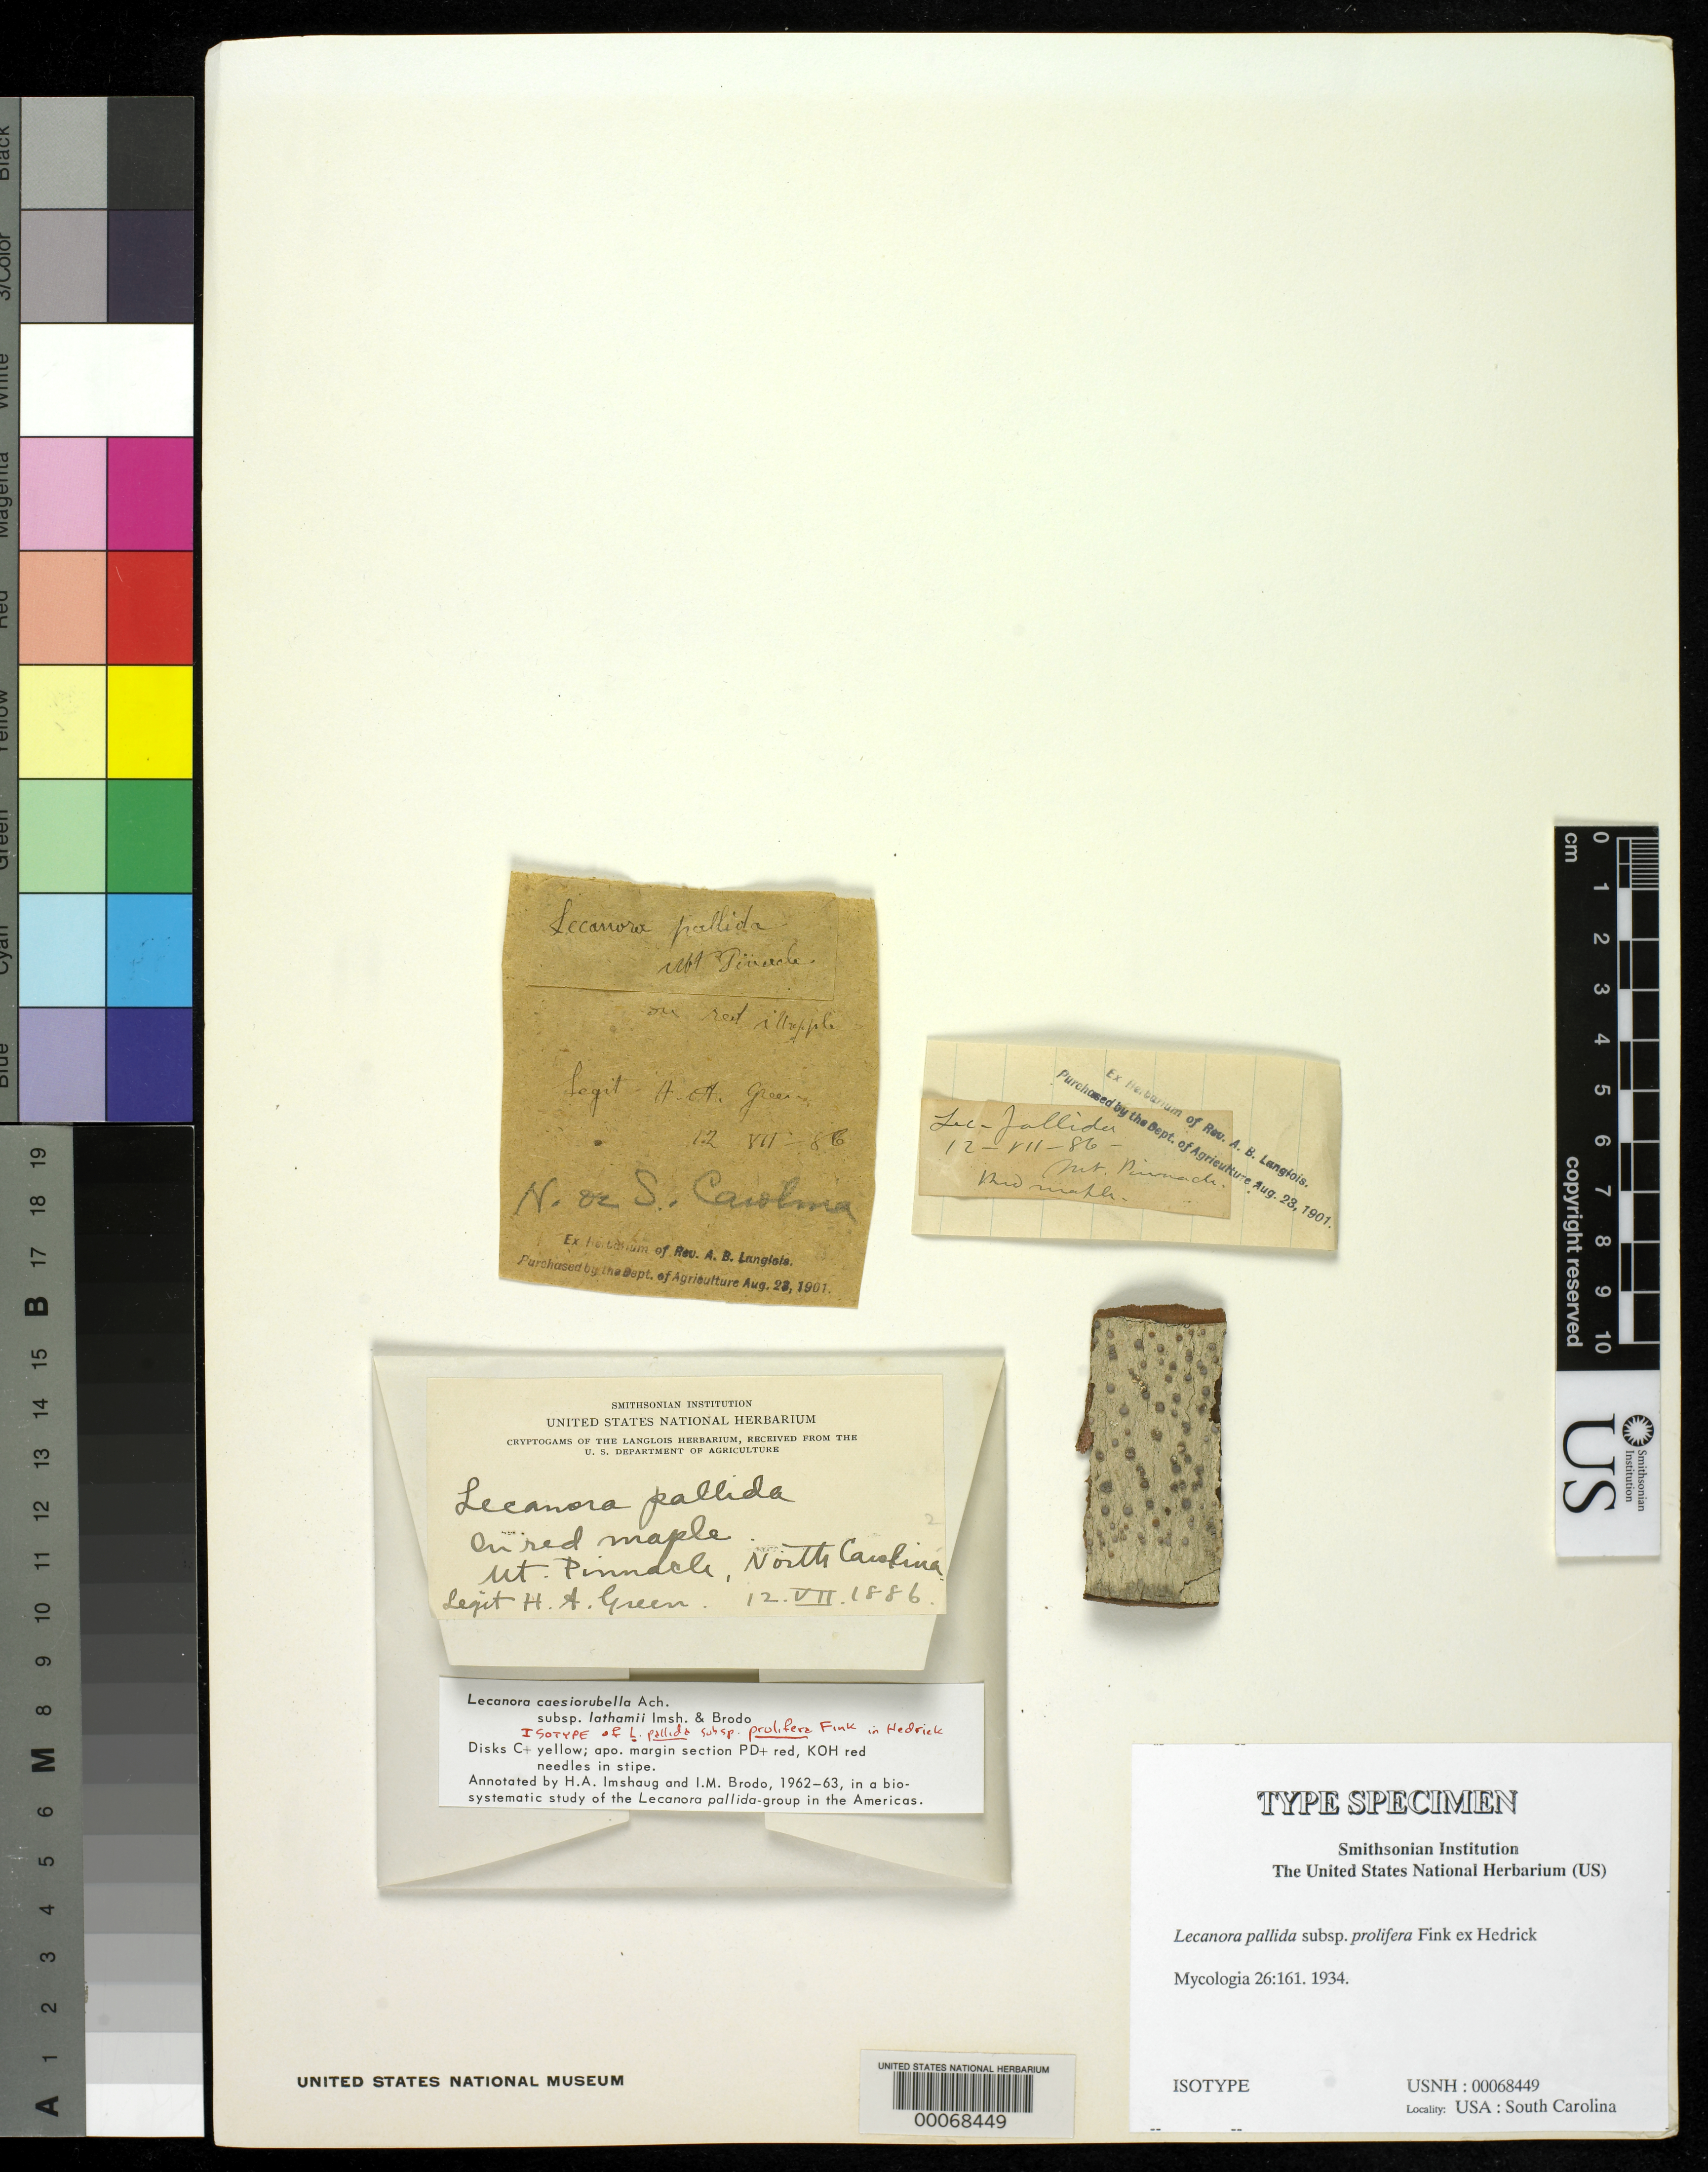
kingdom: Fungi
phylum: Ascomycota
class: Lecanoromycetes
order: Lecanorales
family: Lecanoraceae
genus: Lecanora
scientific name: Lecanora pallida subsp. prolifera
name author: Fink ex J.Hedrick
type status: Isotype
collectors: H. Green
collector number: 613 Fink Hb. No.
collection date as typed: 12 Jul 1886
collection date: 1886-07-12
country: United States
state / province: South Carolina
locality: Mt. Pinnacle.